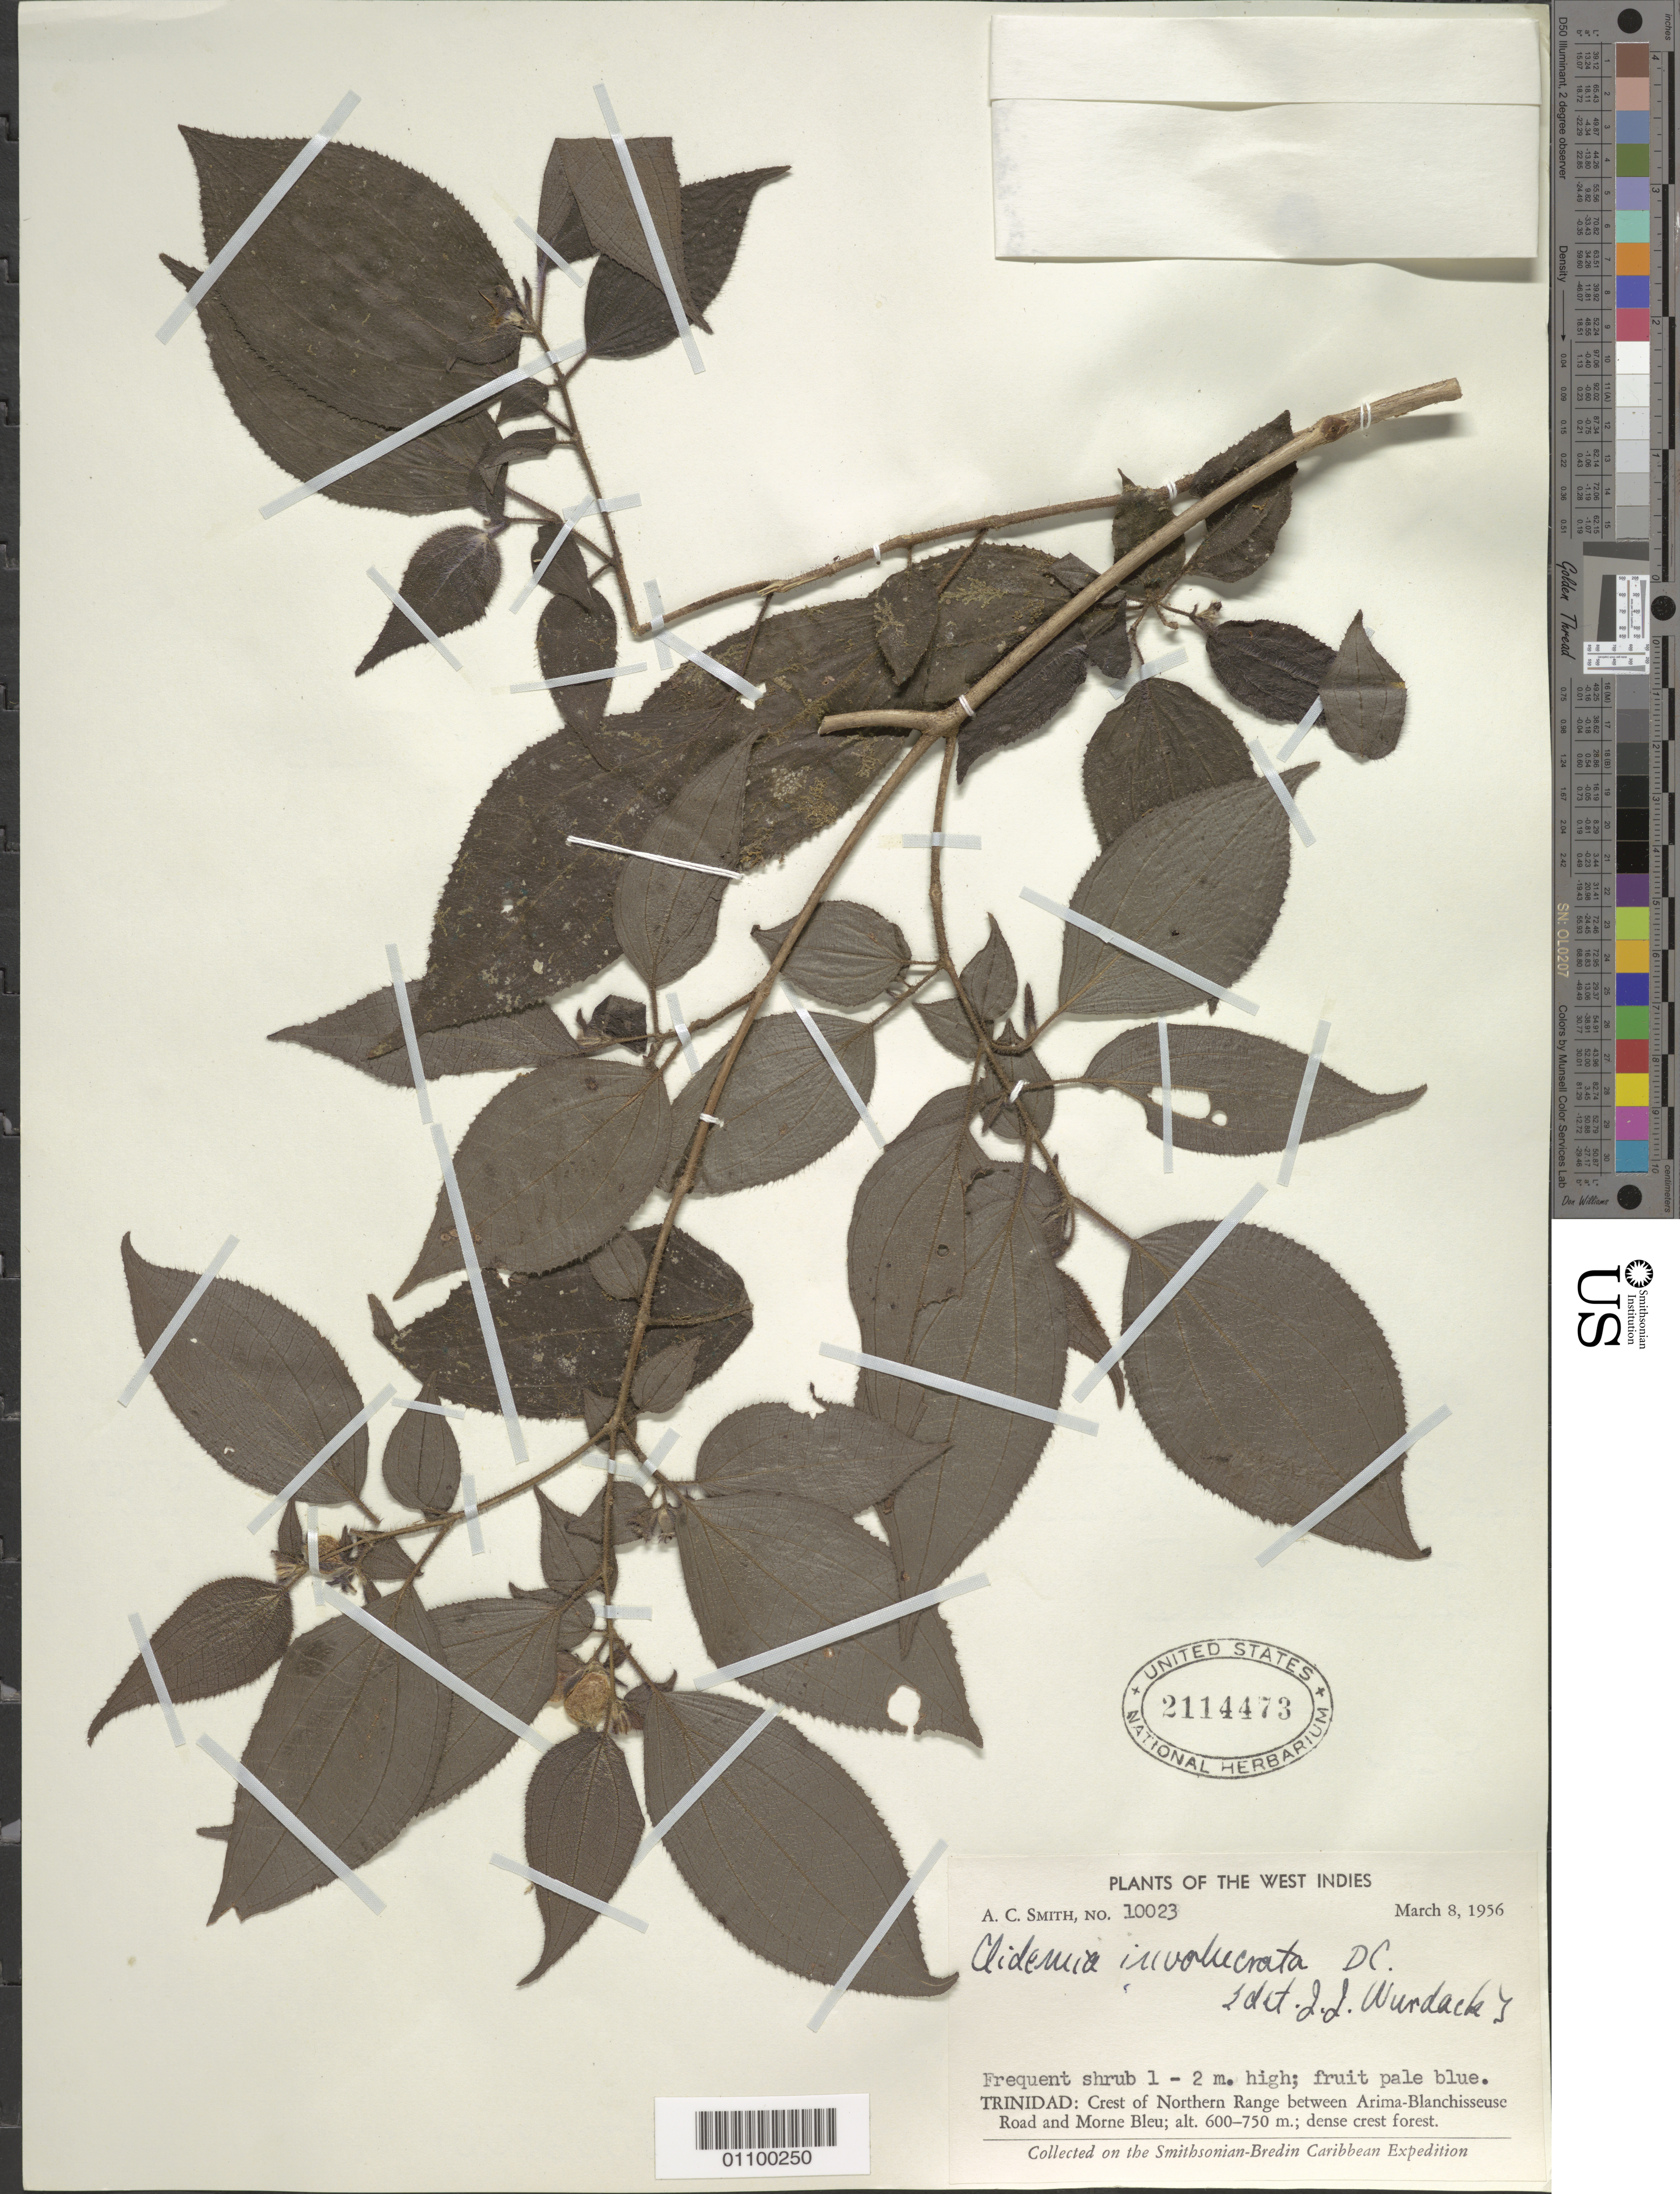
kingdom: Plantae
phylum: Tracheophyta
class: Magnoliopsida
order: Myrtales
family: Melastomataceae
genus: Clidemia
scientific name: Clidemia hirta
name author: (L.) D. Don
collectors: A. C. Smith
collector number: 10023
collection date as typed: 08 Mar 1956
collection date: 1956-03-08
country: Trinidad and Tobago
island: Trinidad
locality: Crest of N Range between Arina-Blachisseuse Road and Morne Bleu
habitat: dense crest forest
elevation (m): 600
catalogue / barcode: US 214473